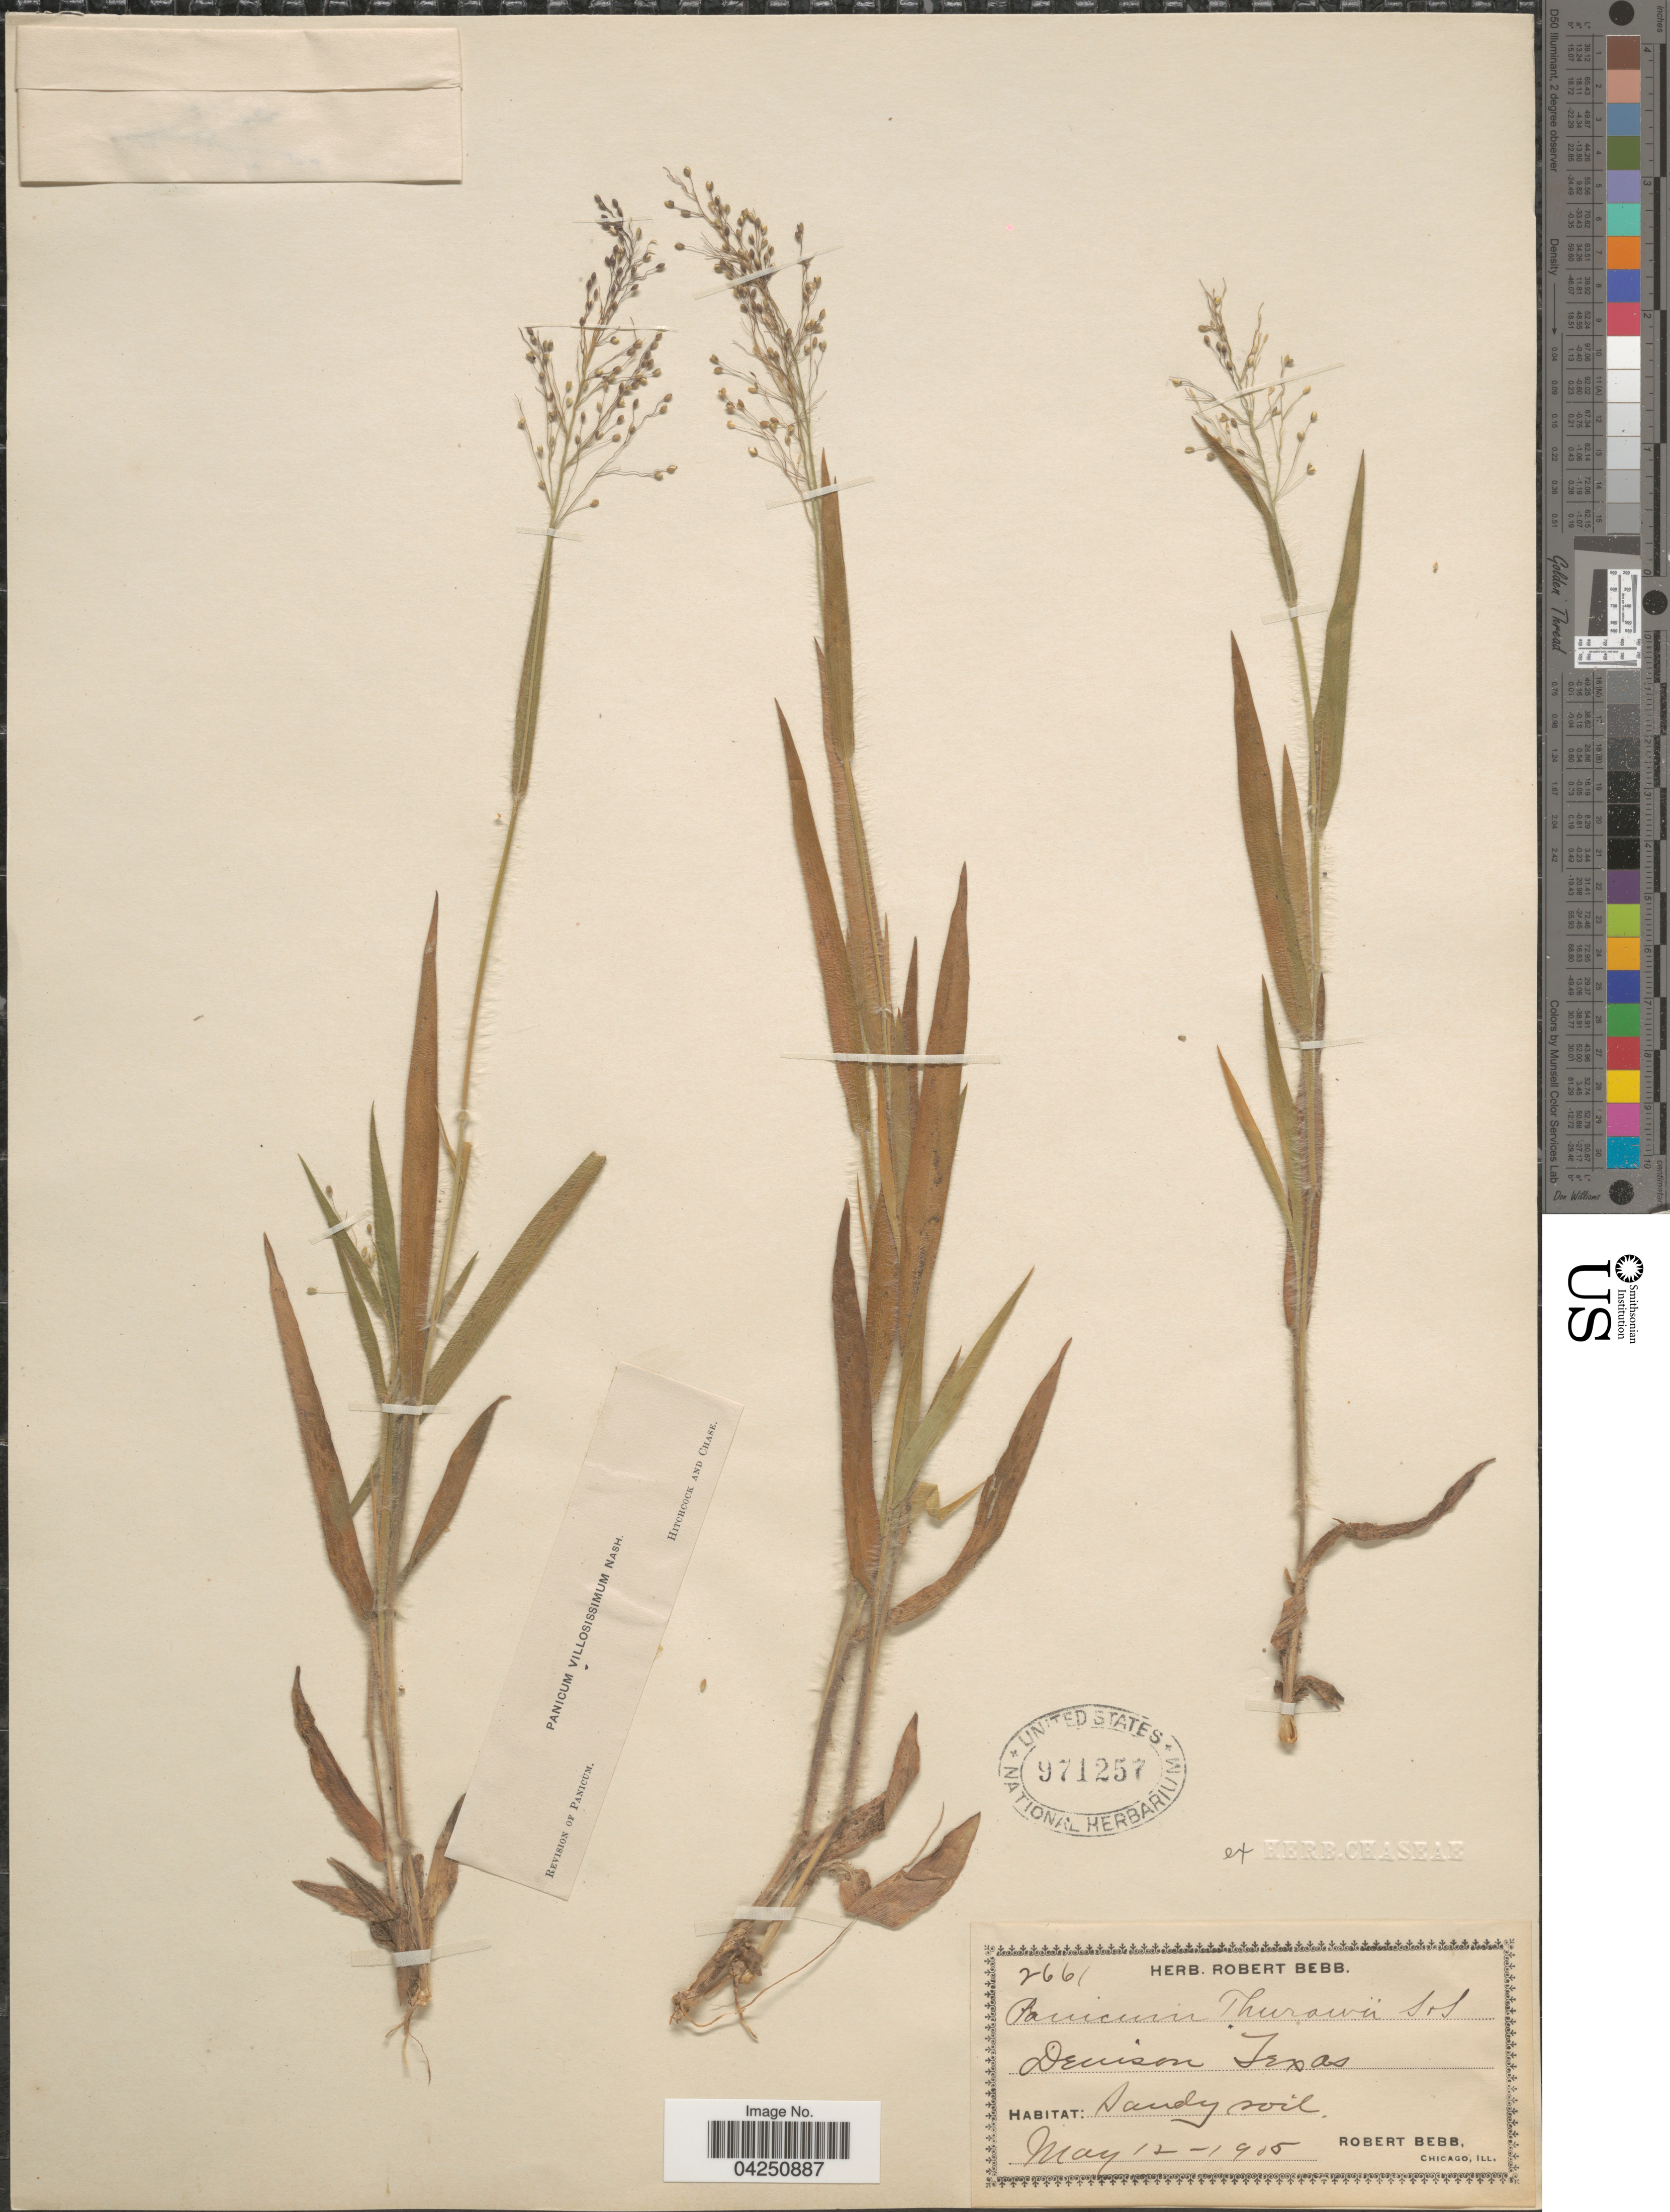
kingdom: Plantae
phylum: Tracheophyta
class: Liliopsida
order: Poales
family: Poaceae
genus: Dichanthelium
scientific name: Dichanthelium acuminatum var. acuminatum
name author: (Sw.) Gould & C.A. Clark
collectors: R. Bebb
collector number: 2661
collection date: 1905-05-12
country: United States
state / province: Texas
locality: Devison.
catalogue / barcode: US 971257